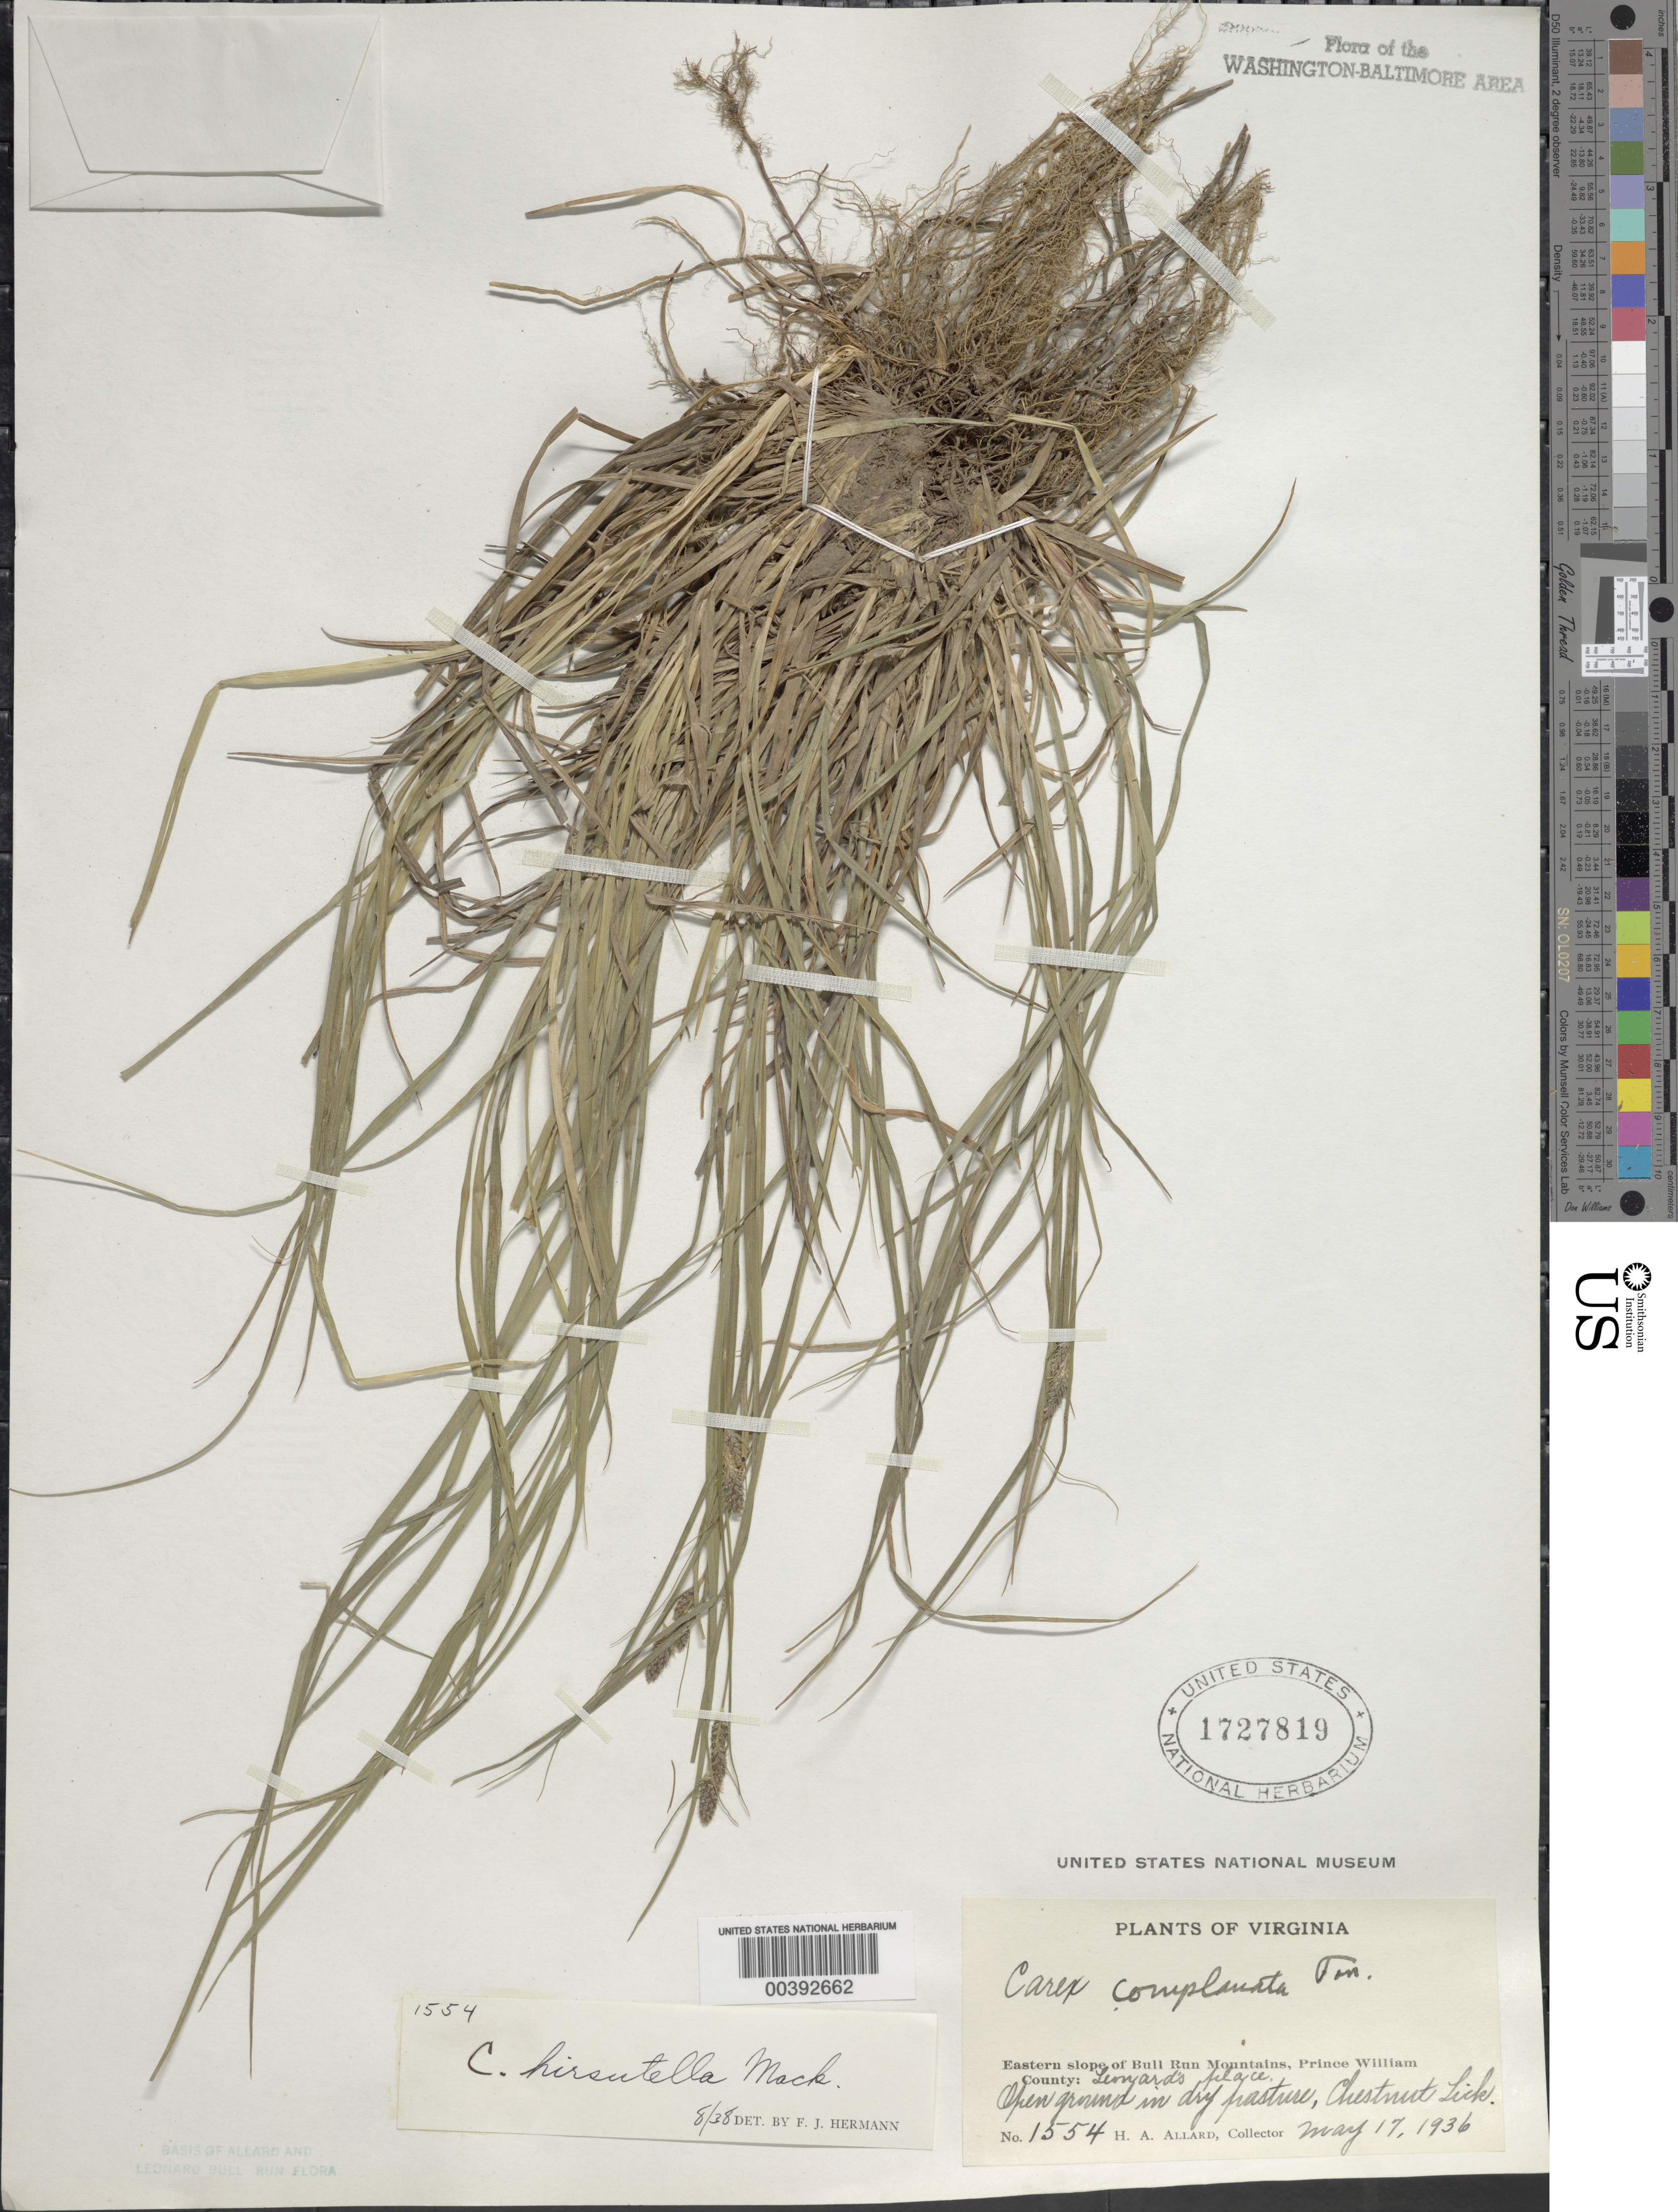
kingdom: Plantae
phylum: Tracheophyta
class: Liliopsida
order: Poales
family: Cyperaceae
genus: Carex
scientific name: Carex hirsutella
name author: Mack.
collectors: H. A. Allard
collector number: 1554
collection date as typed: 17 May 1936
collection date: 1936-05-17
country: United States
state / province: Virginia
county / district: Prince William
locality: Chestnut Lick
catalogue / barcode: US 1727819